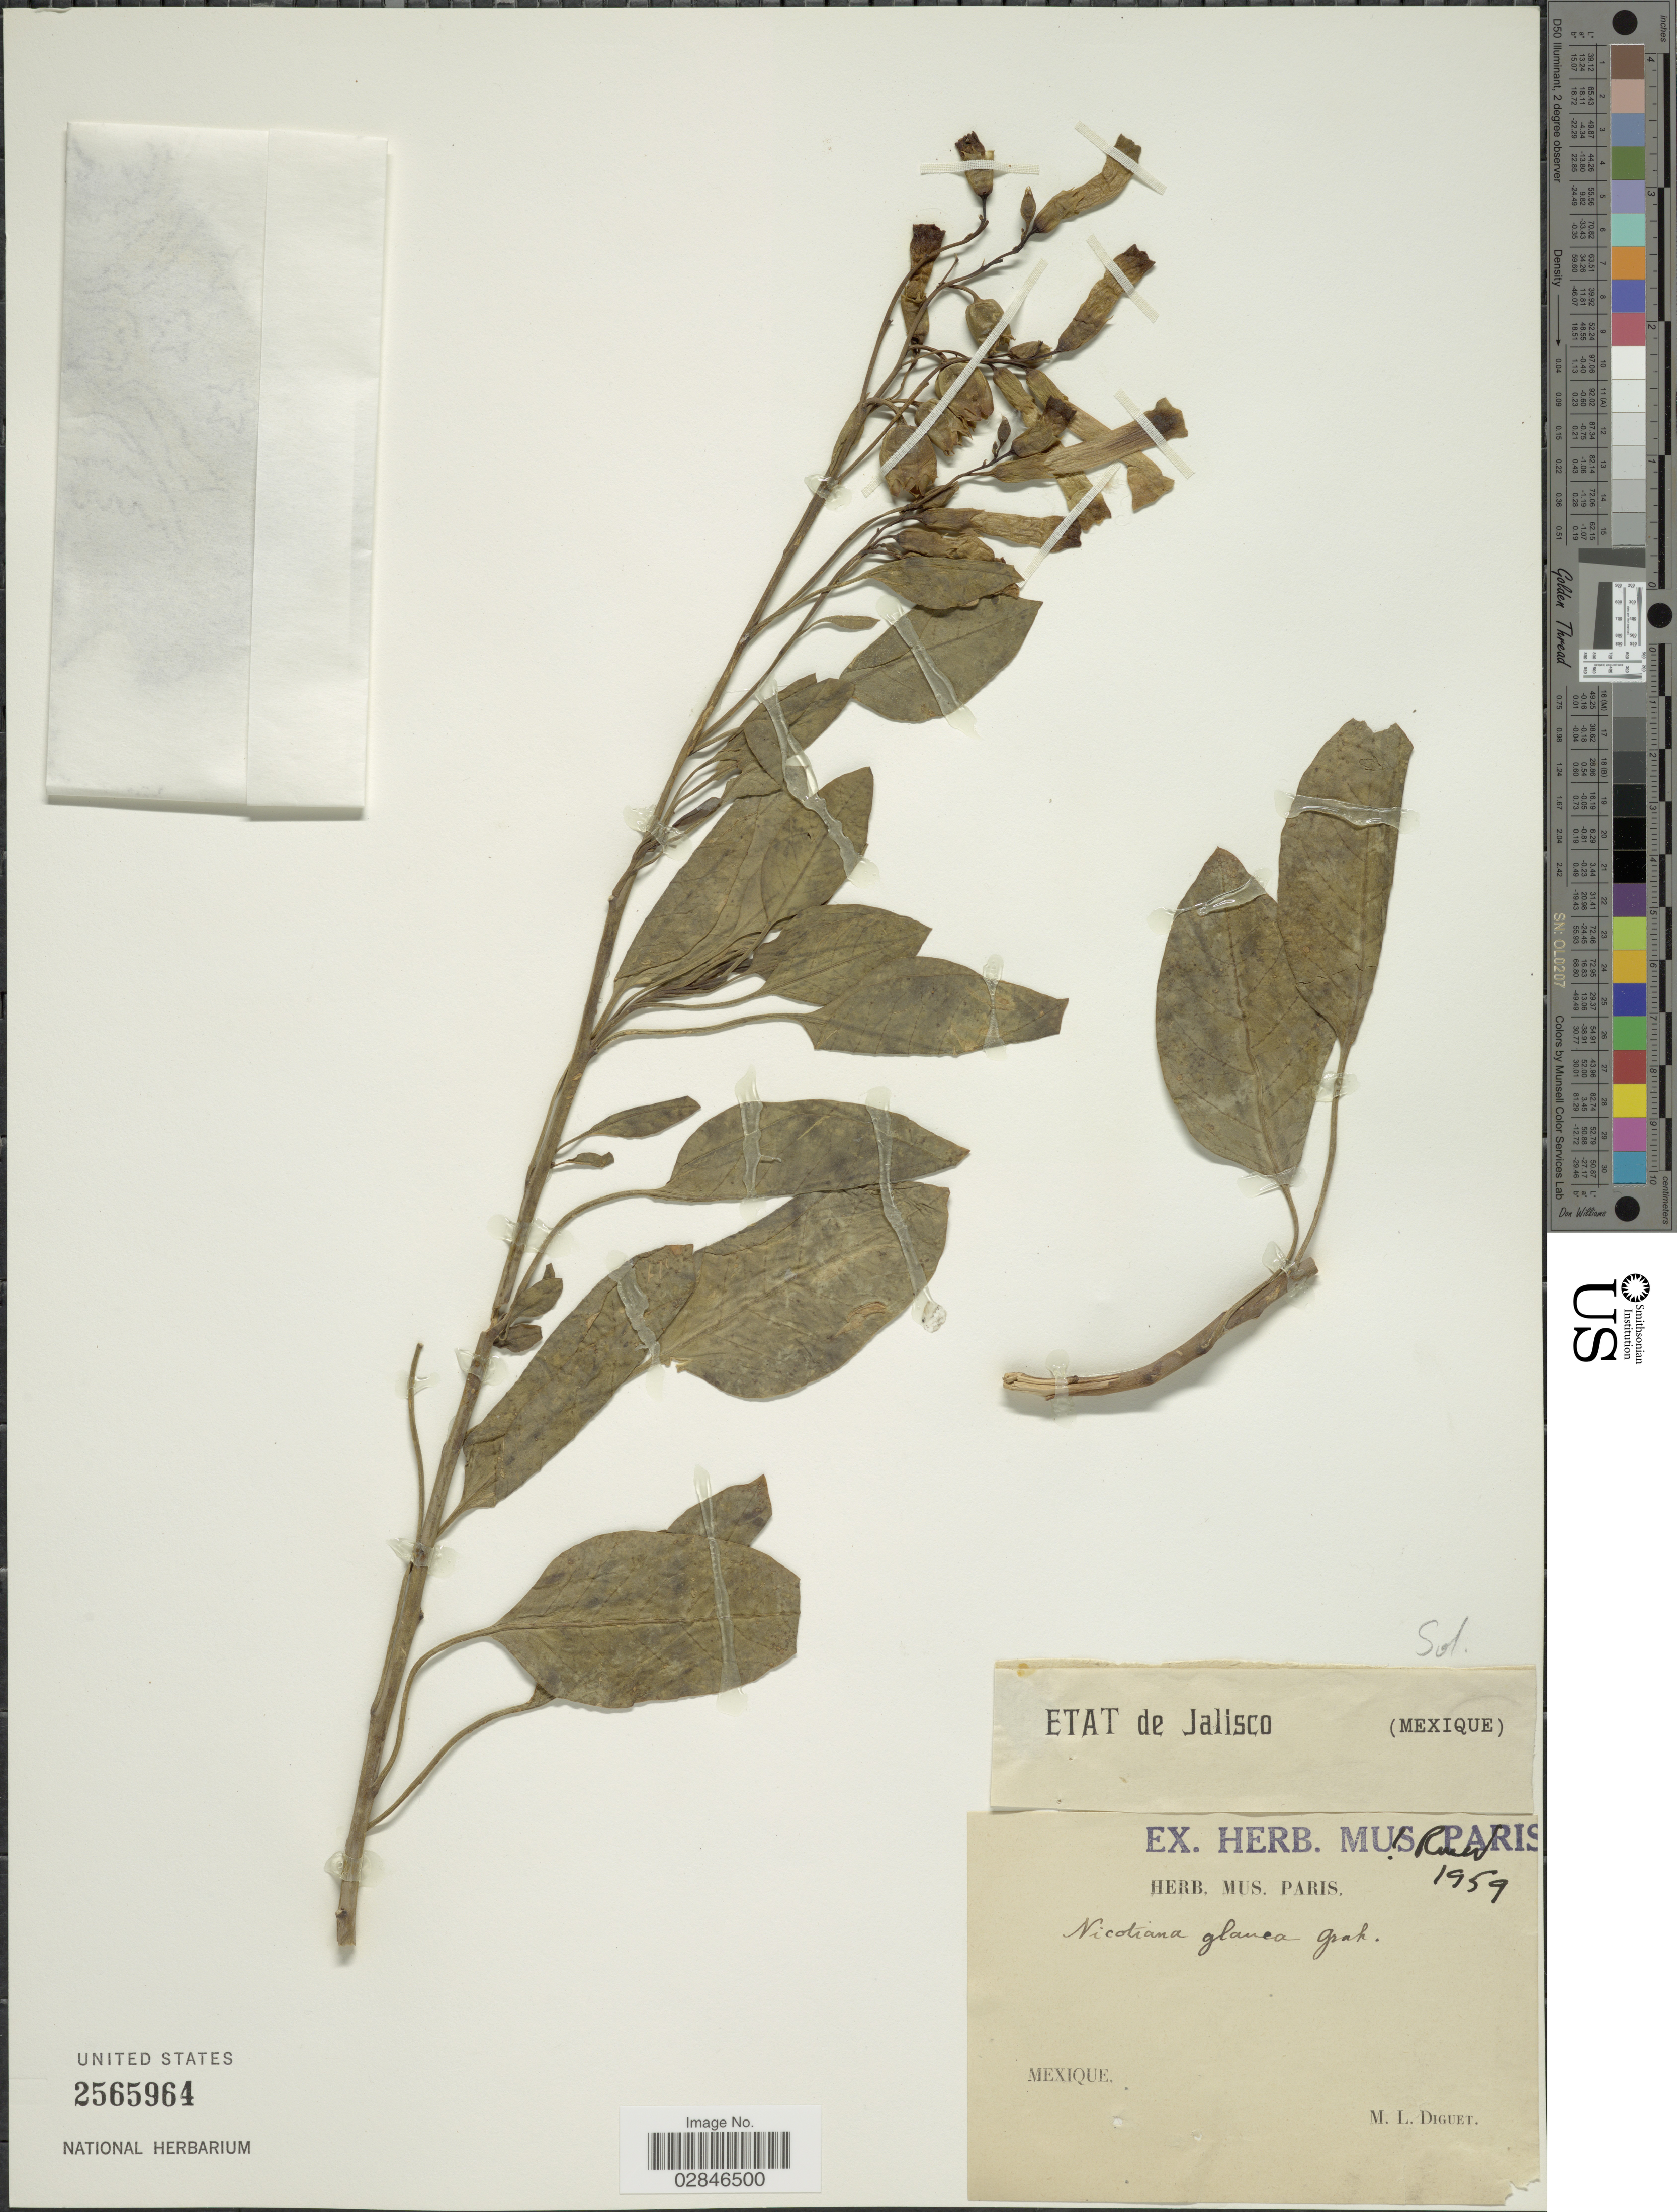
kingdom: Plantae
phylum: Tracheophyta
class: Magnoliopsida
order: Solanales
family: Solanaceae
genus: Nicotiana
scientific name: Nicotiana glauca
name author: Graham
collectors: M. L. Diguet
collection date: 1959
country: Mexico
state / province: Jalisco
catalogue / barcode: US 2565964